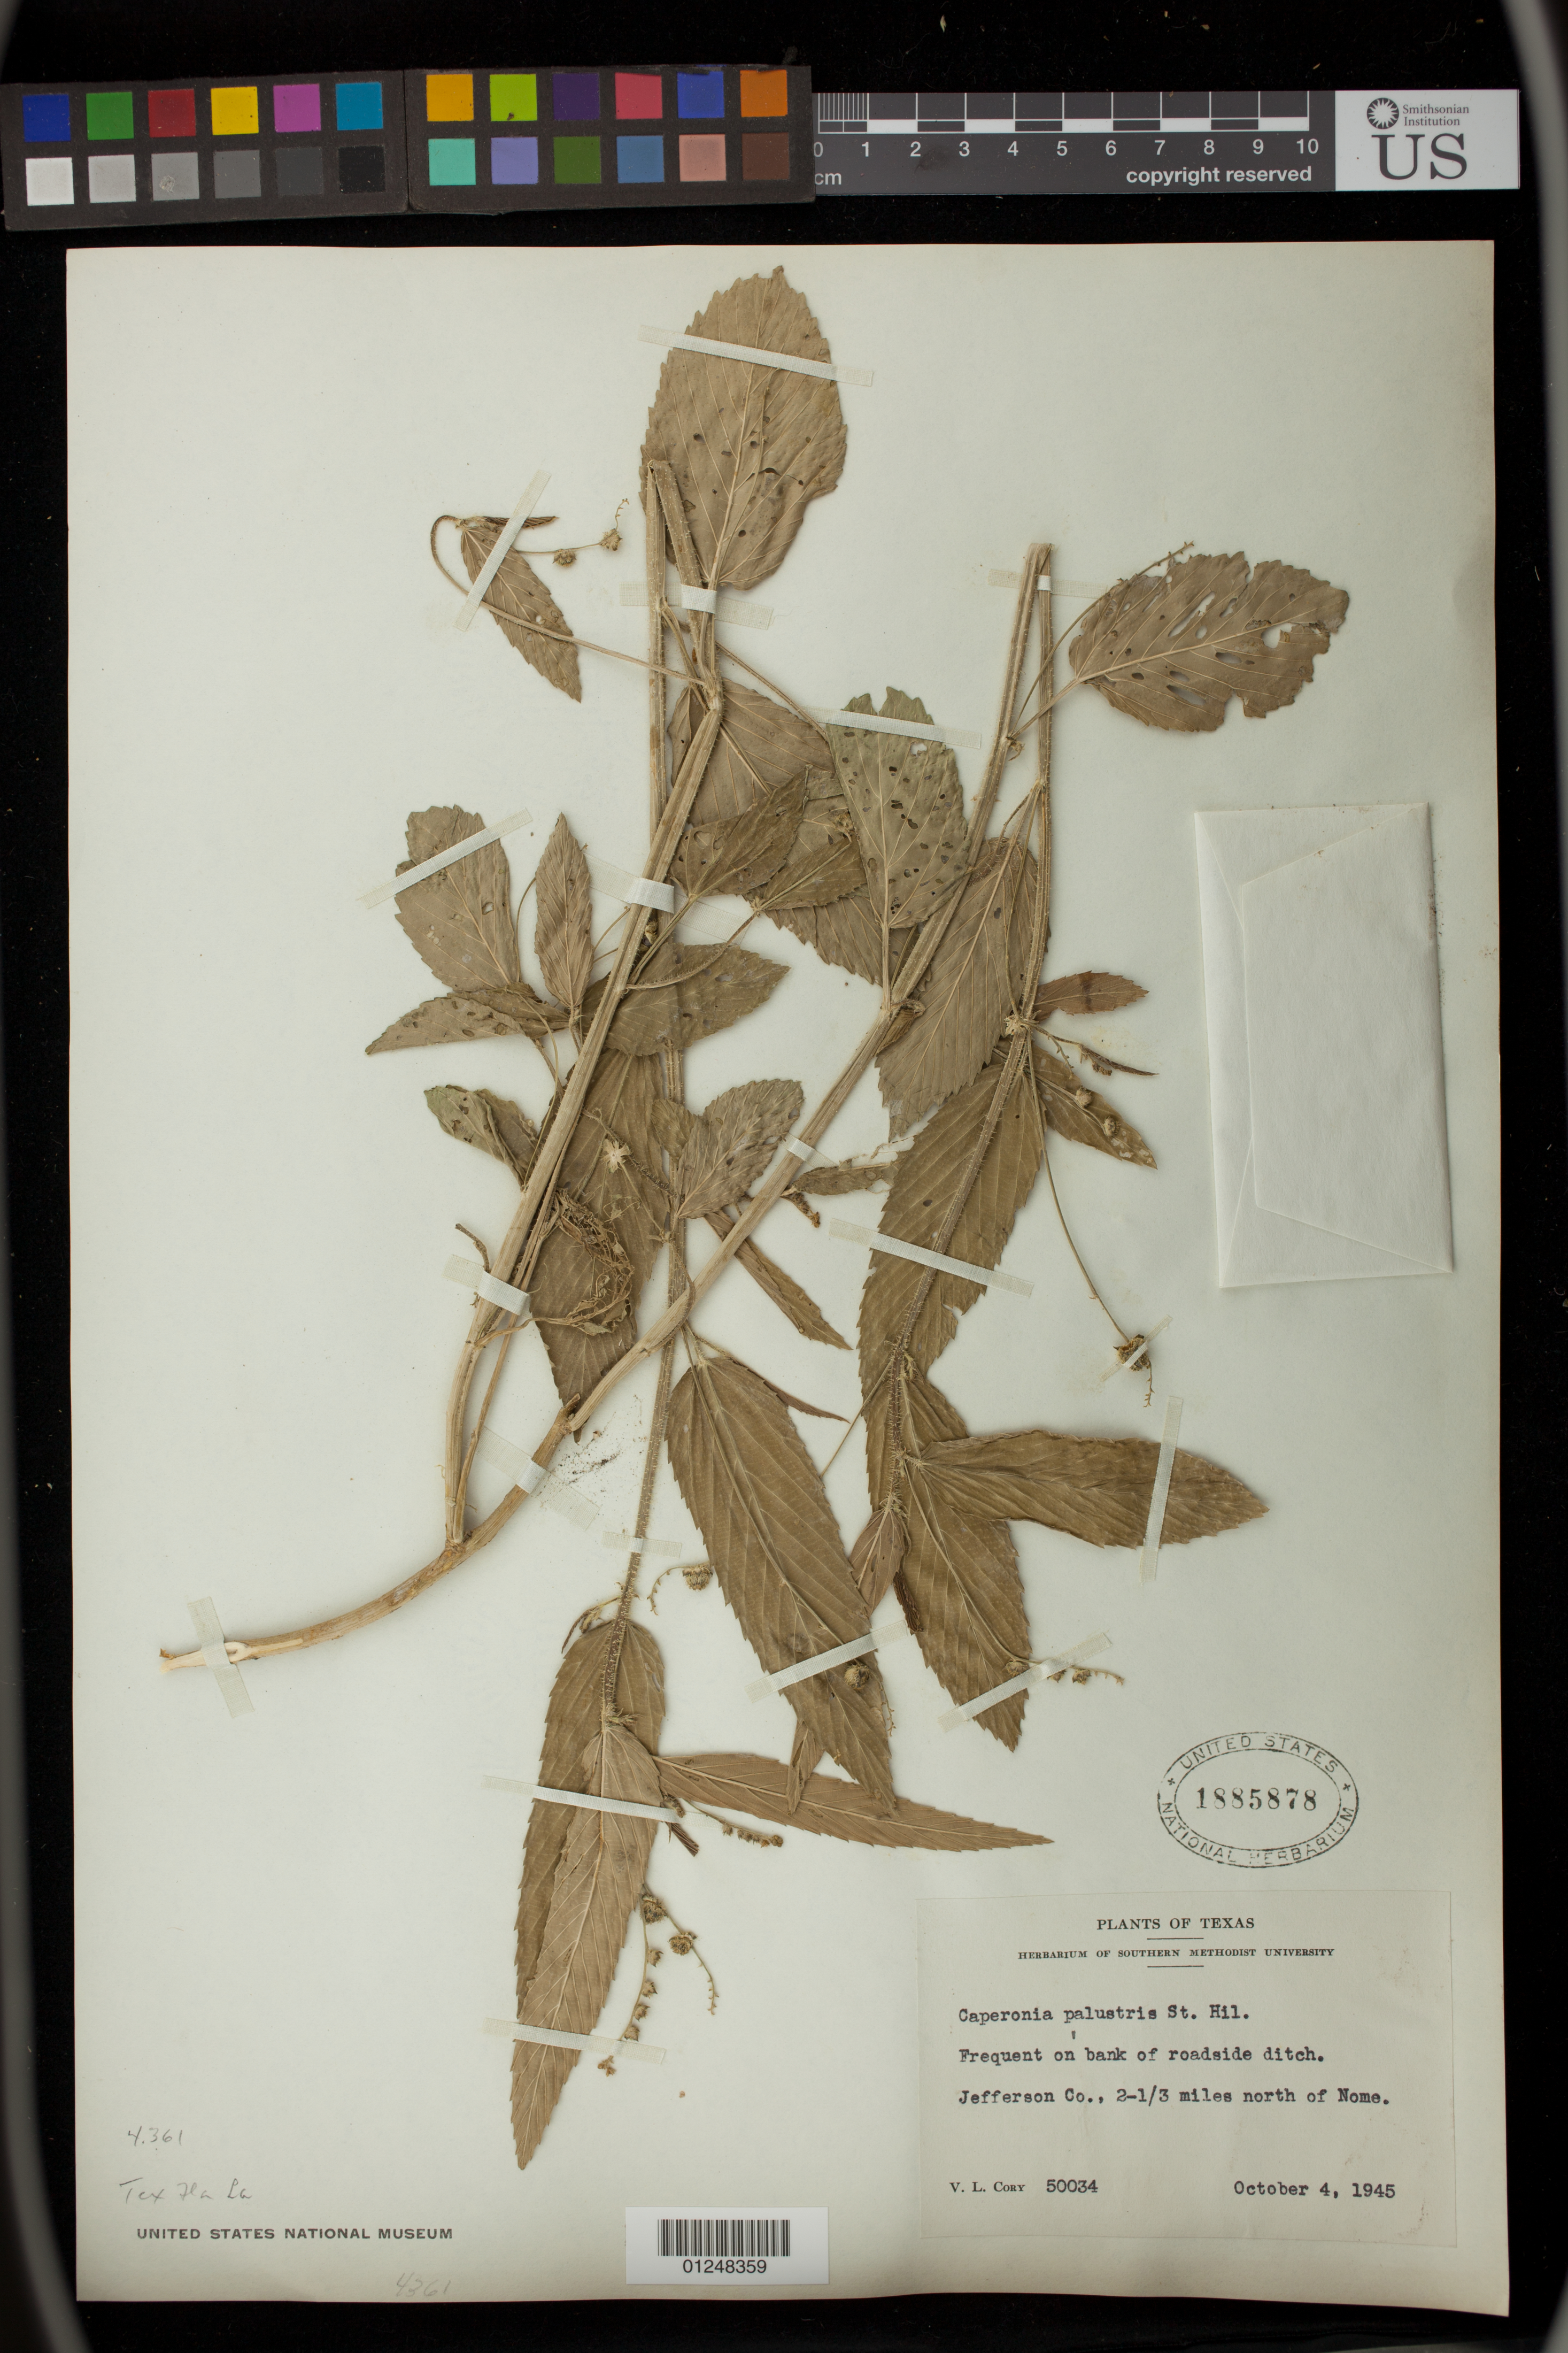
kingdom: Plantae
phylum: Tracheophyta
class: Magnoliopsida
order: Malpighiales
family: Euphorbiaceae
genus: Caperonia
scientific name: Caperonia castaneifolia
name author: (L.) A. St.-Hil.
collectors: V. Cory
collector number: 50034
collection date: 1945-10-04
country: United States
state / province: Texas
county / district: Jefferson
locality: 2 1/3 miles north of Nome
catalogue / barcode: US 1885878